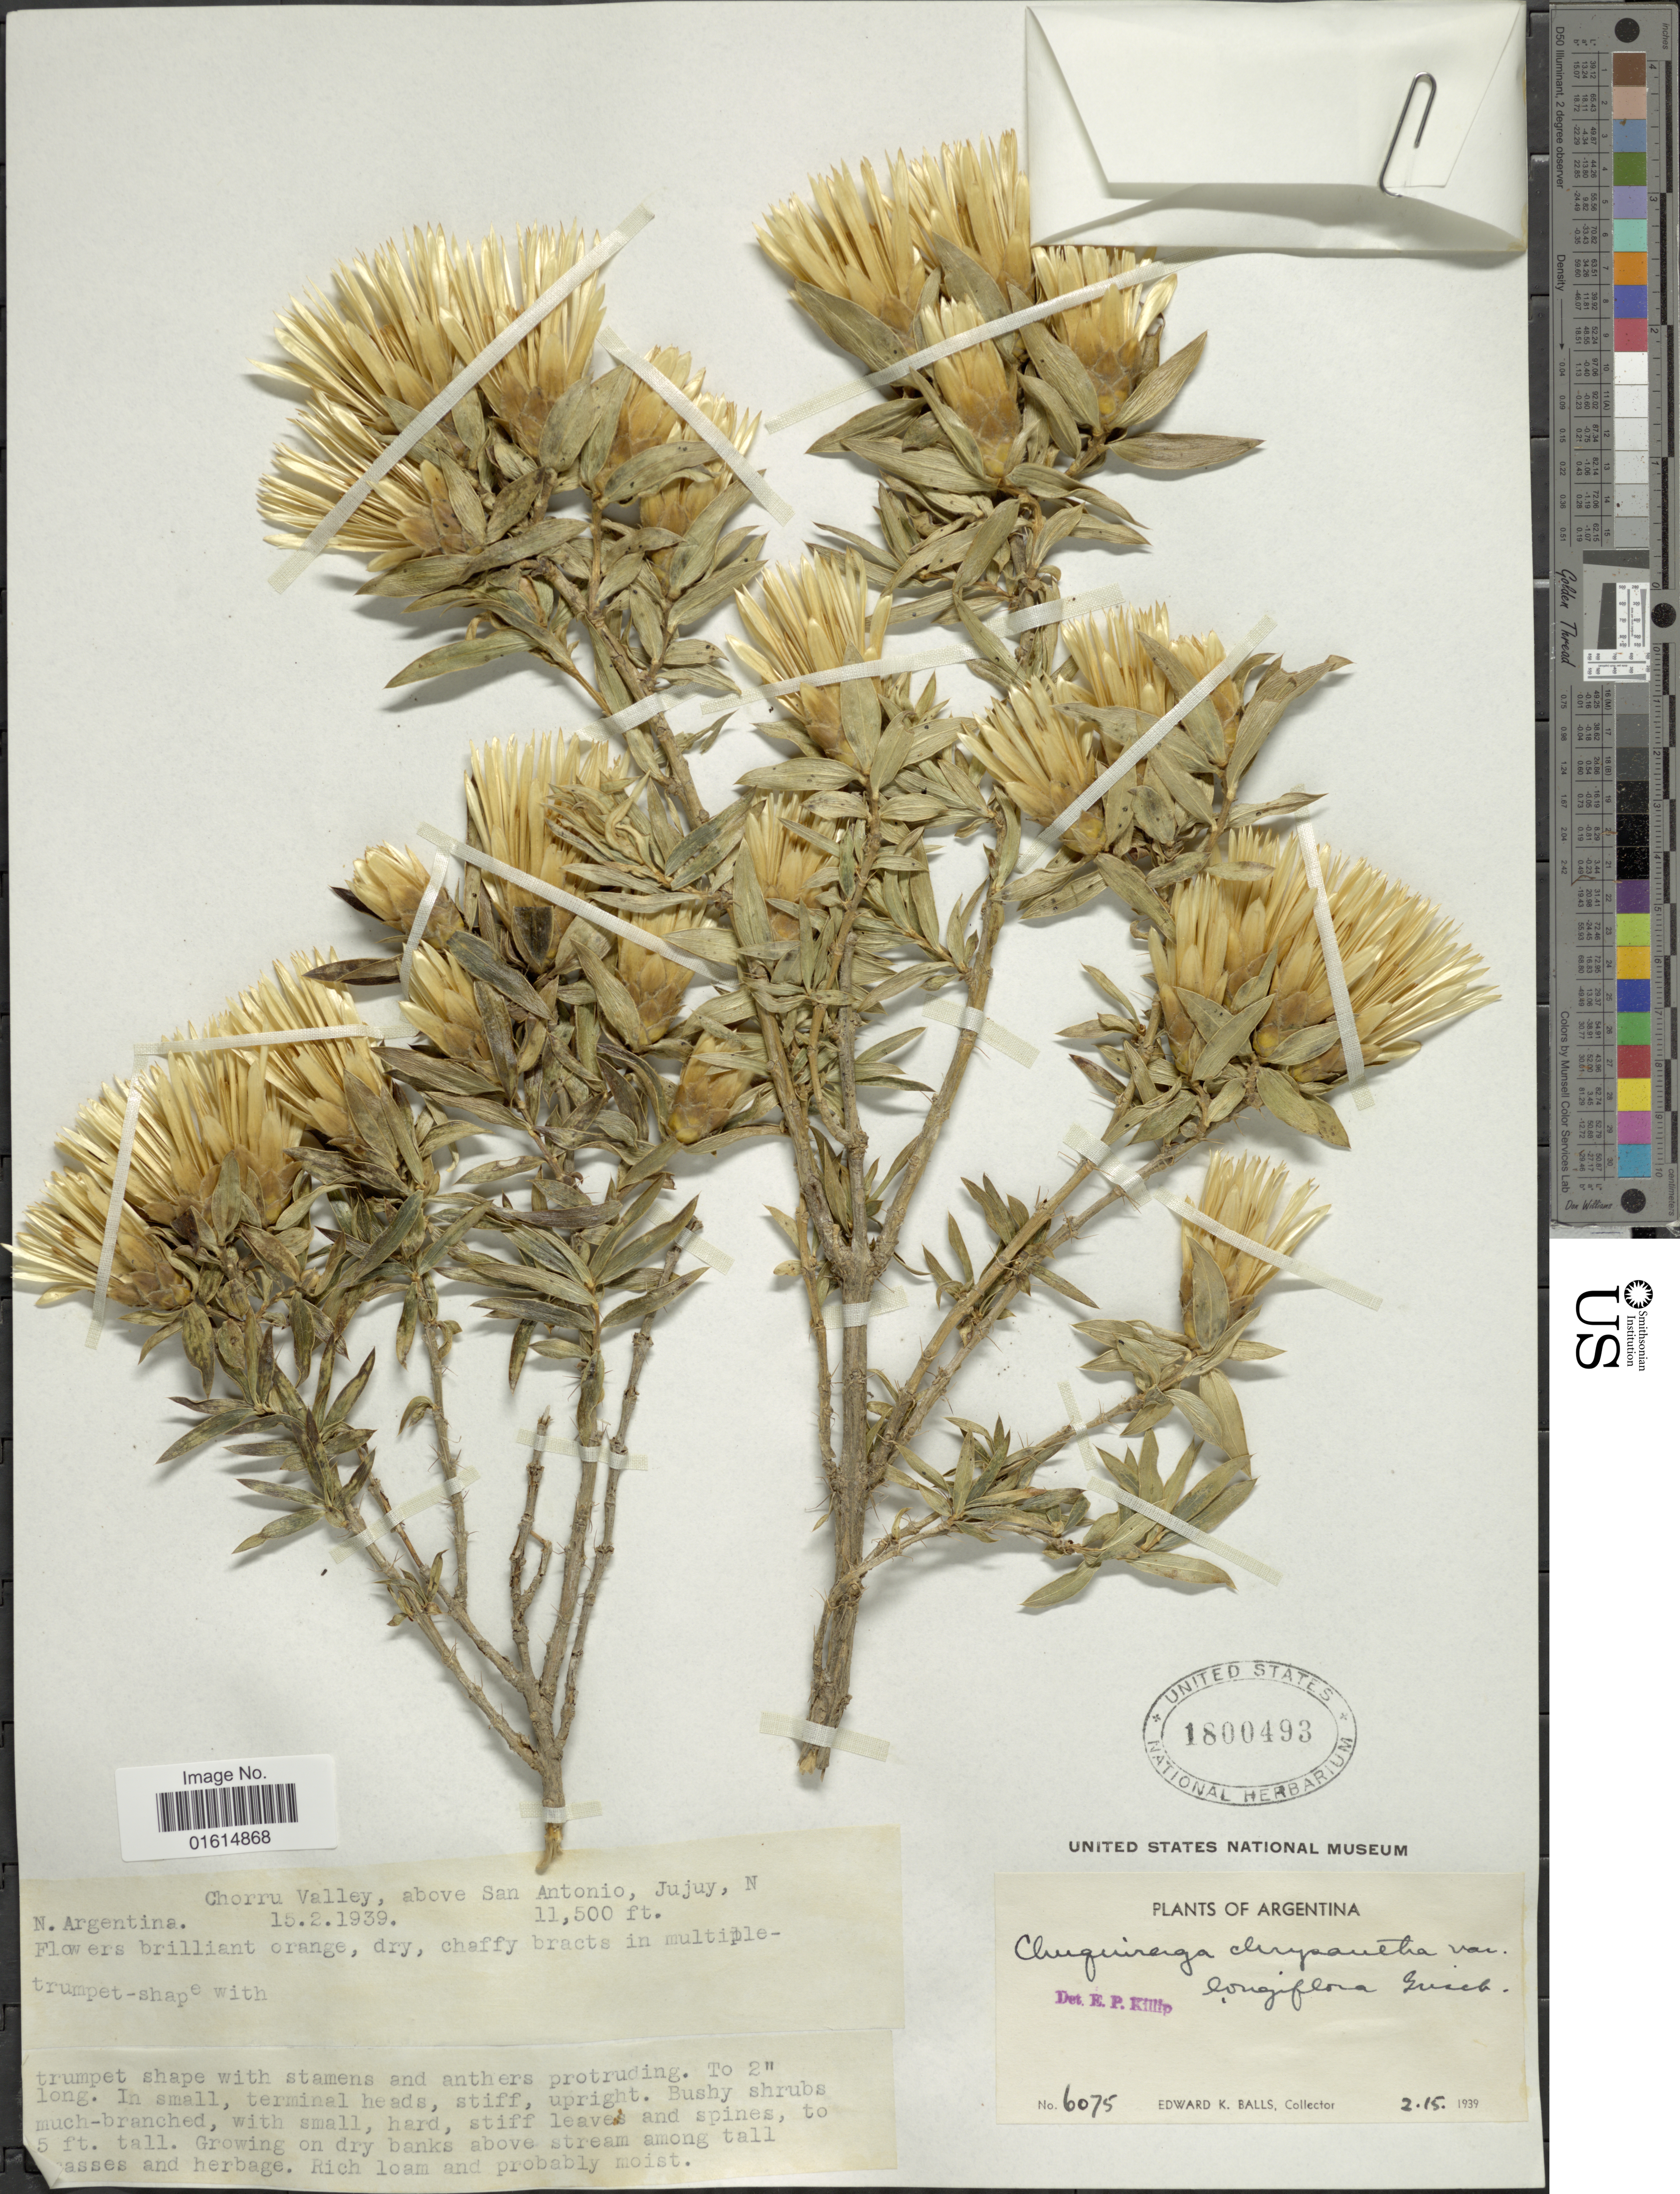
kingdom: Plantae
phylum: Tracheophyta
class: Magnoliopsida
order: Asterales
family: Asteraceae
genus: Chuquiraga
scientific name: Chuquiraga chrysantha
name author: Fielding & Gardner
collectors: E. K. Balls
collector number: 6075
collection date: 1939-02-15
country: Argentina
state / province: Jujuy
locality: Chorru Valley, above San Antonio, Jujuy, N. Argentina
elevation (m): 3505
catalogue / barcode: US 1800493